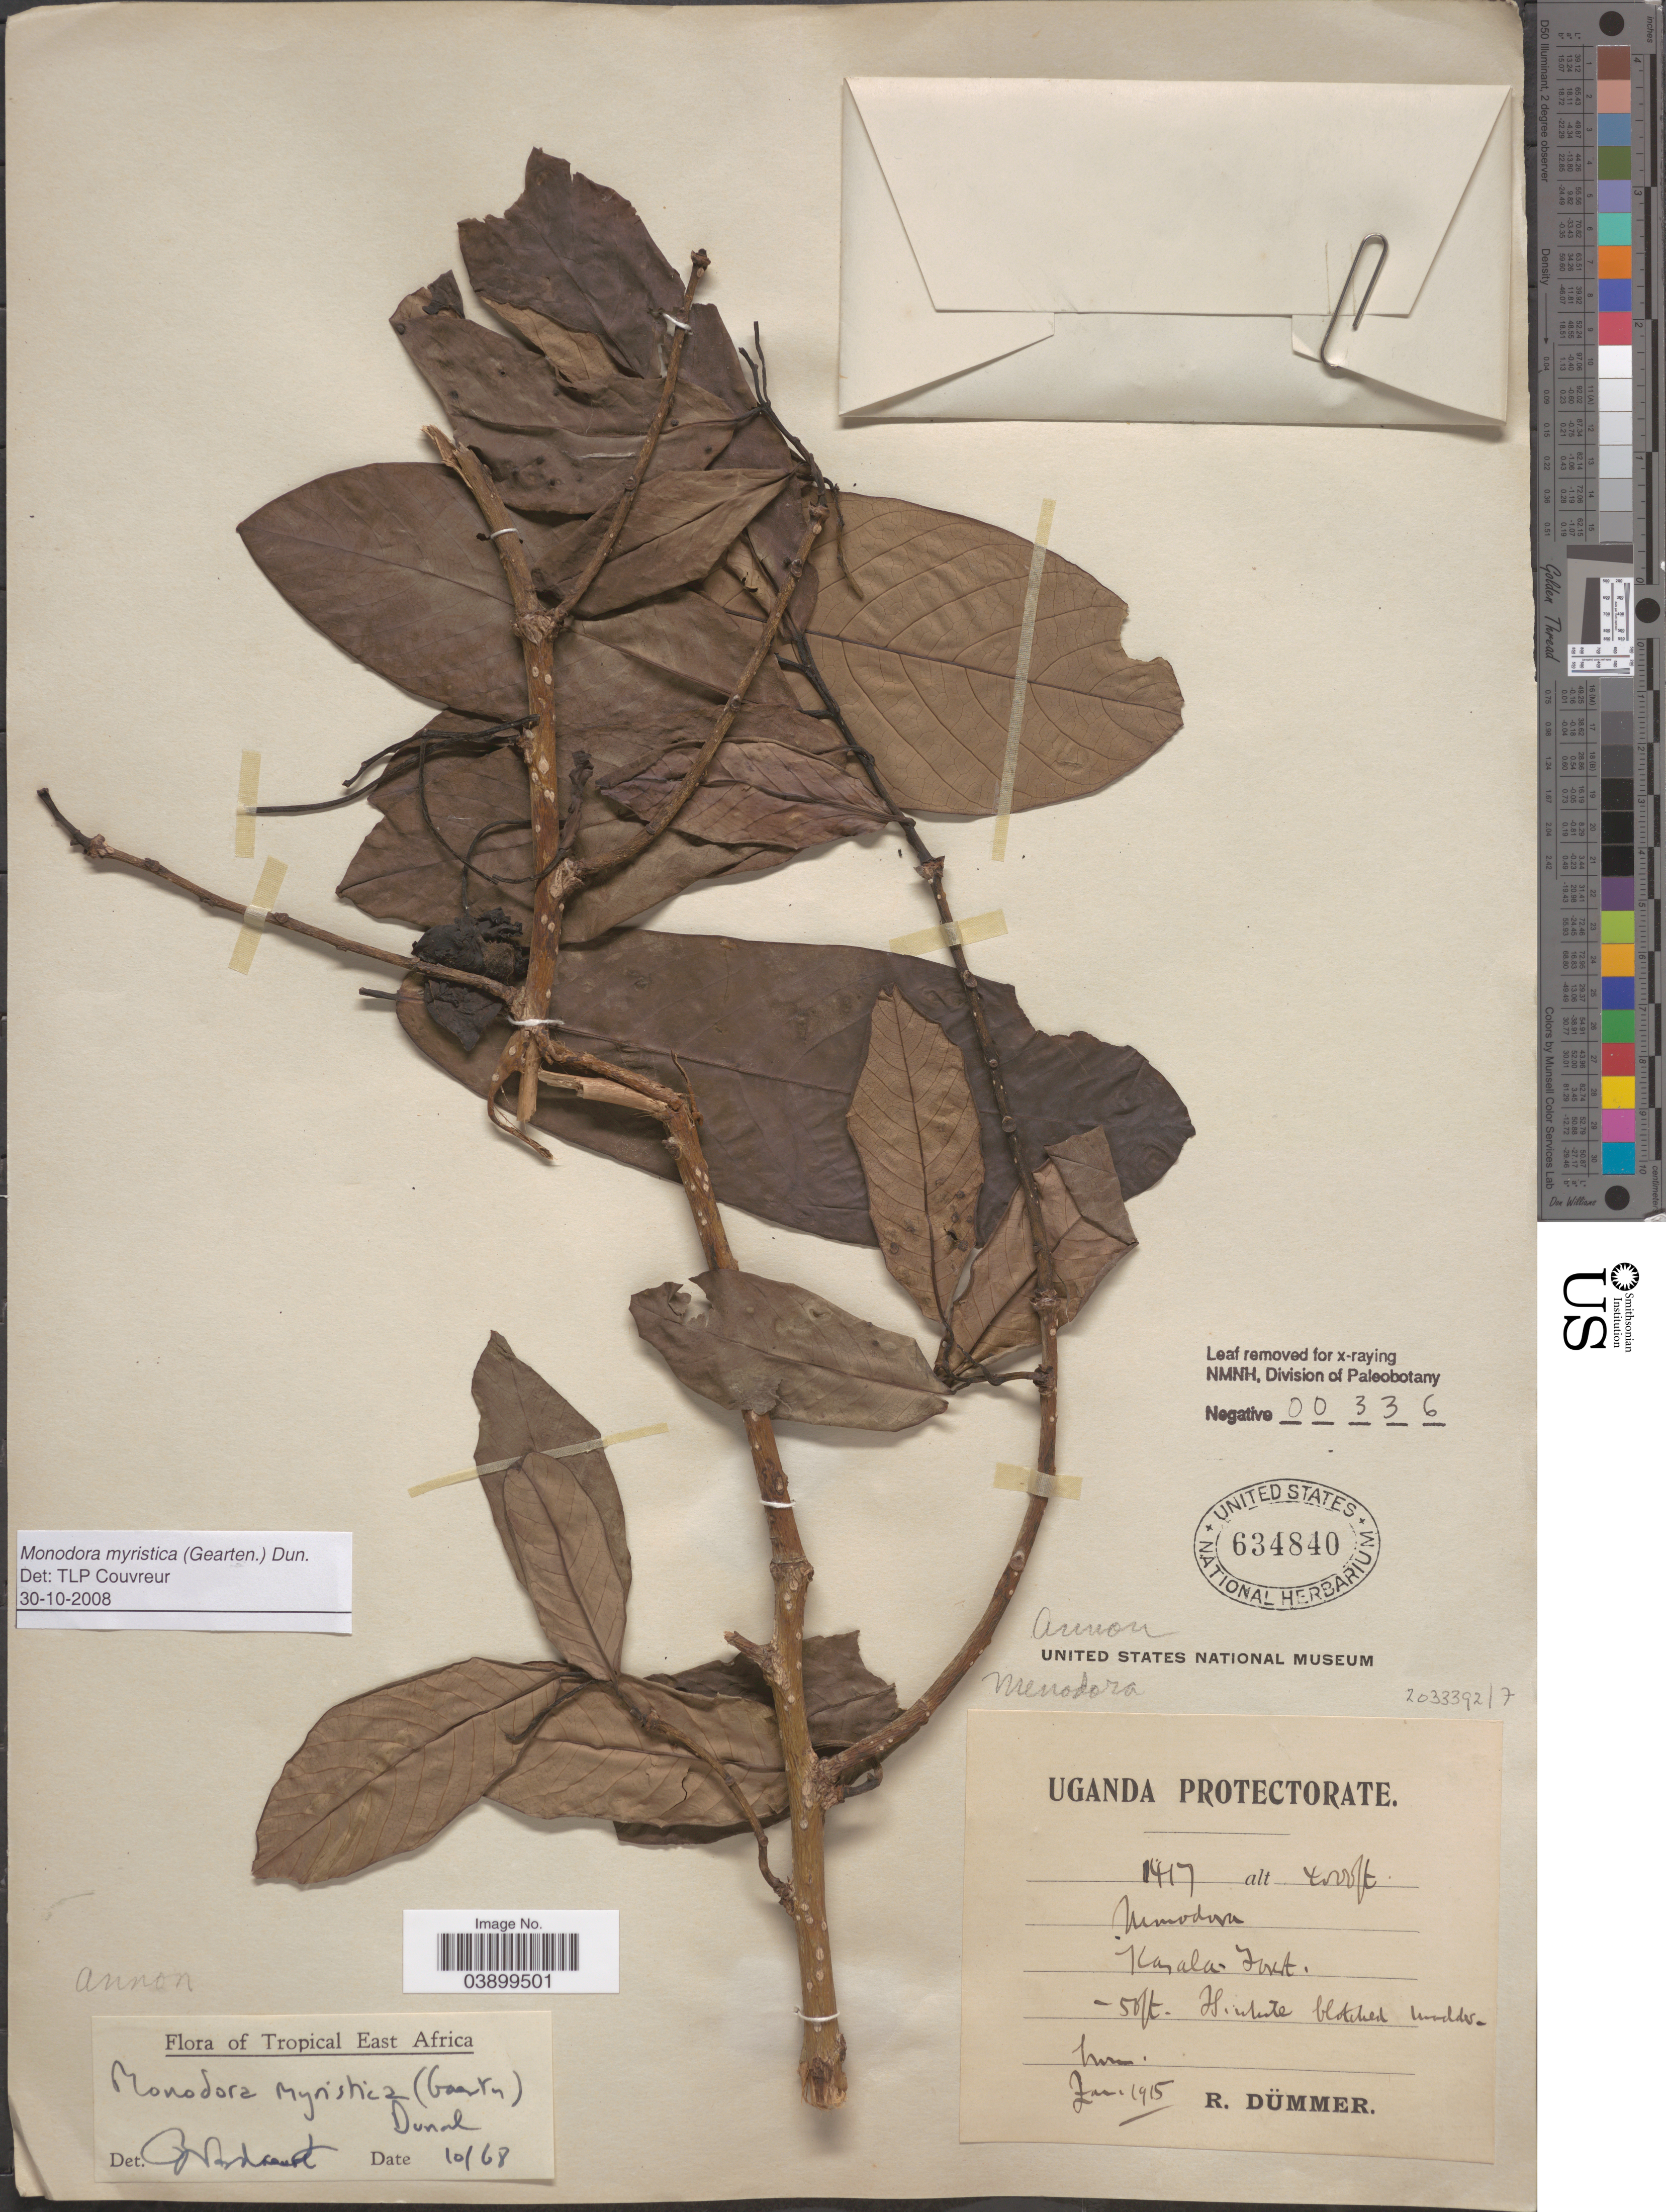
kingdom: Plantae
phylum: Tracheophyta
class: Magnoliopsida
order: Magnoliales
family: Annonaceae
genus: Monodora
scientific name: Monodora myristica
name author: (Gaertn.) Dunal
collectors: R. Dümmer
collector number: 1417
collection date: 1915-01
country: Uganda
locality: Karala Forest.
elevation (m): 1219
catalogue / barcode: US 634840